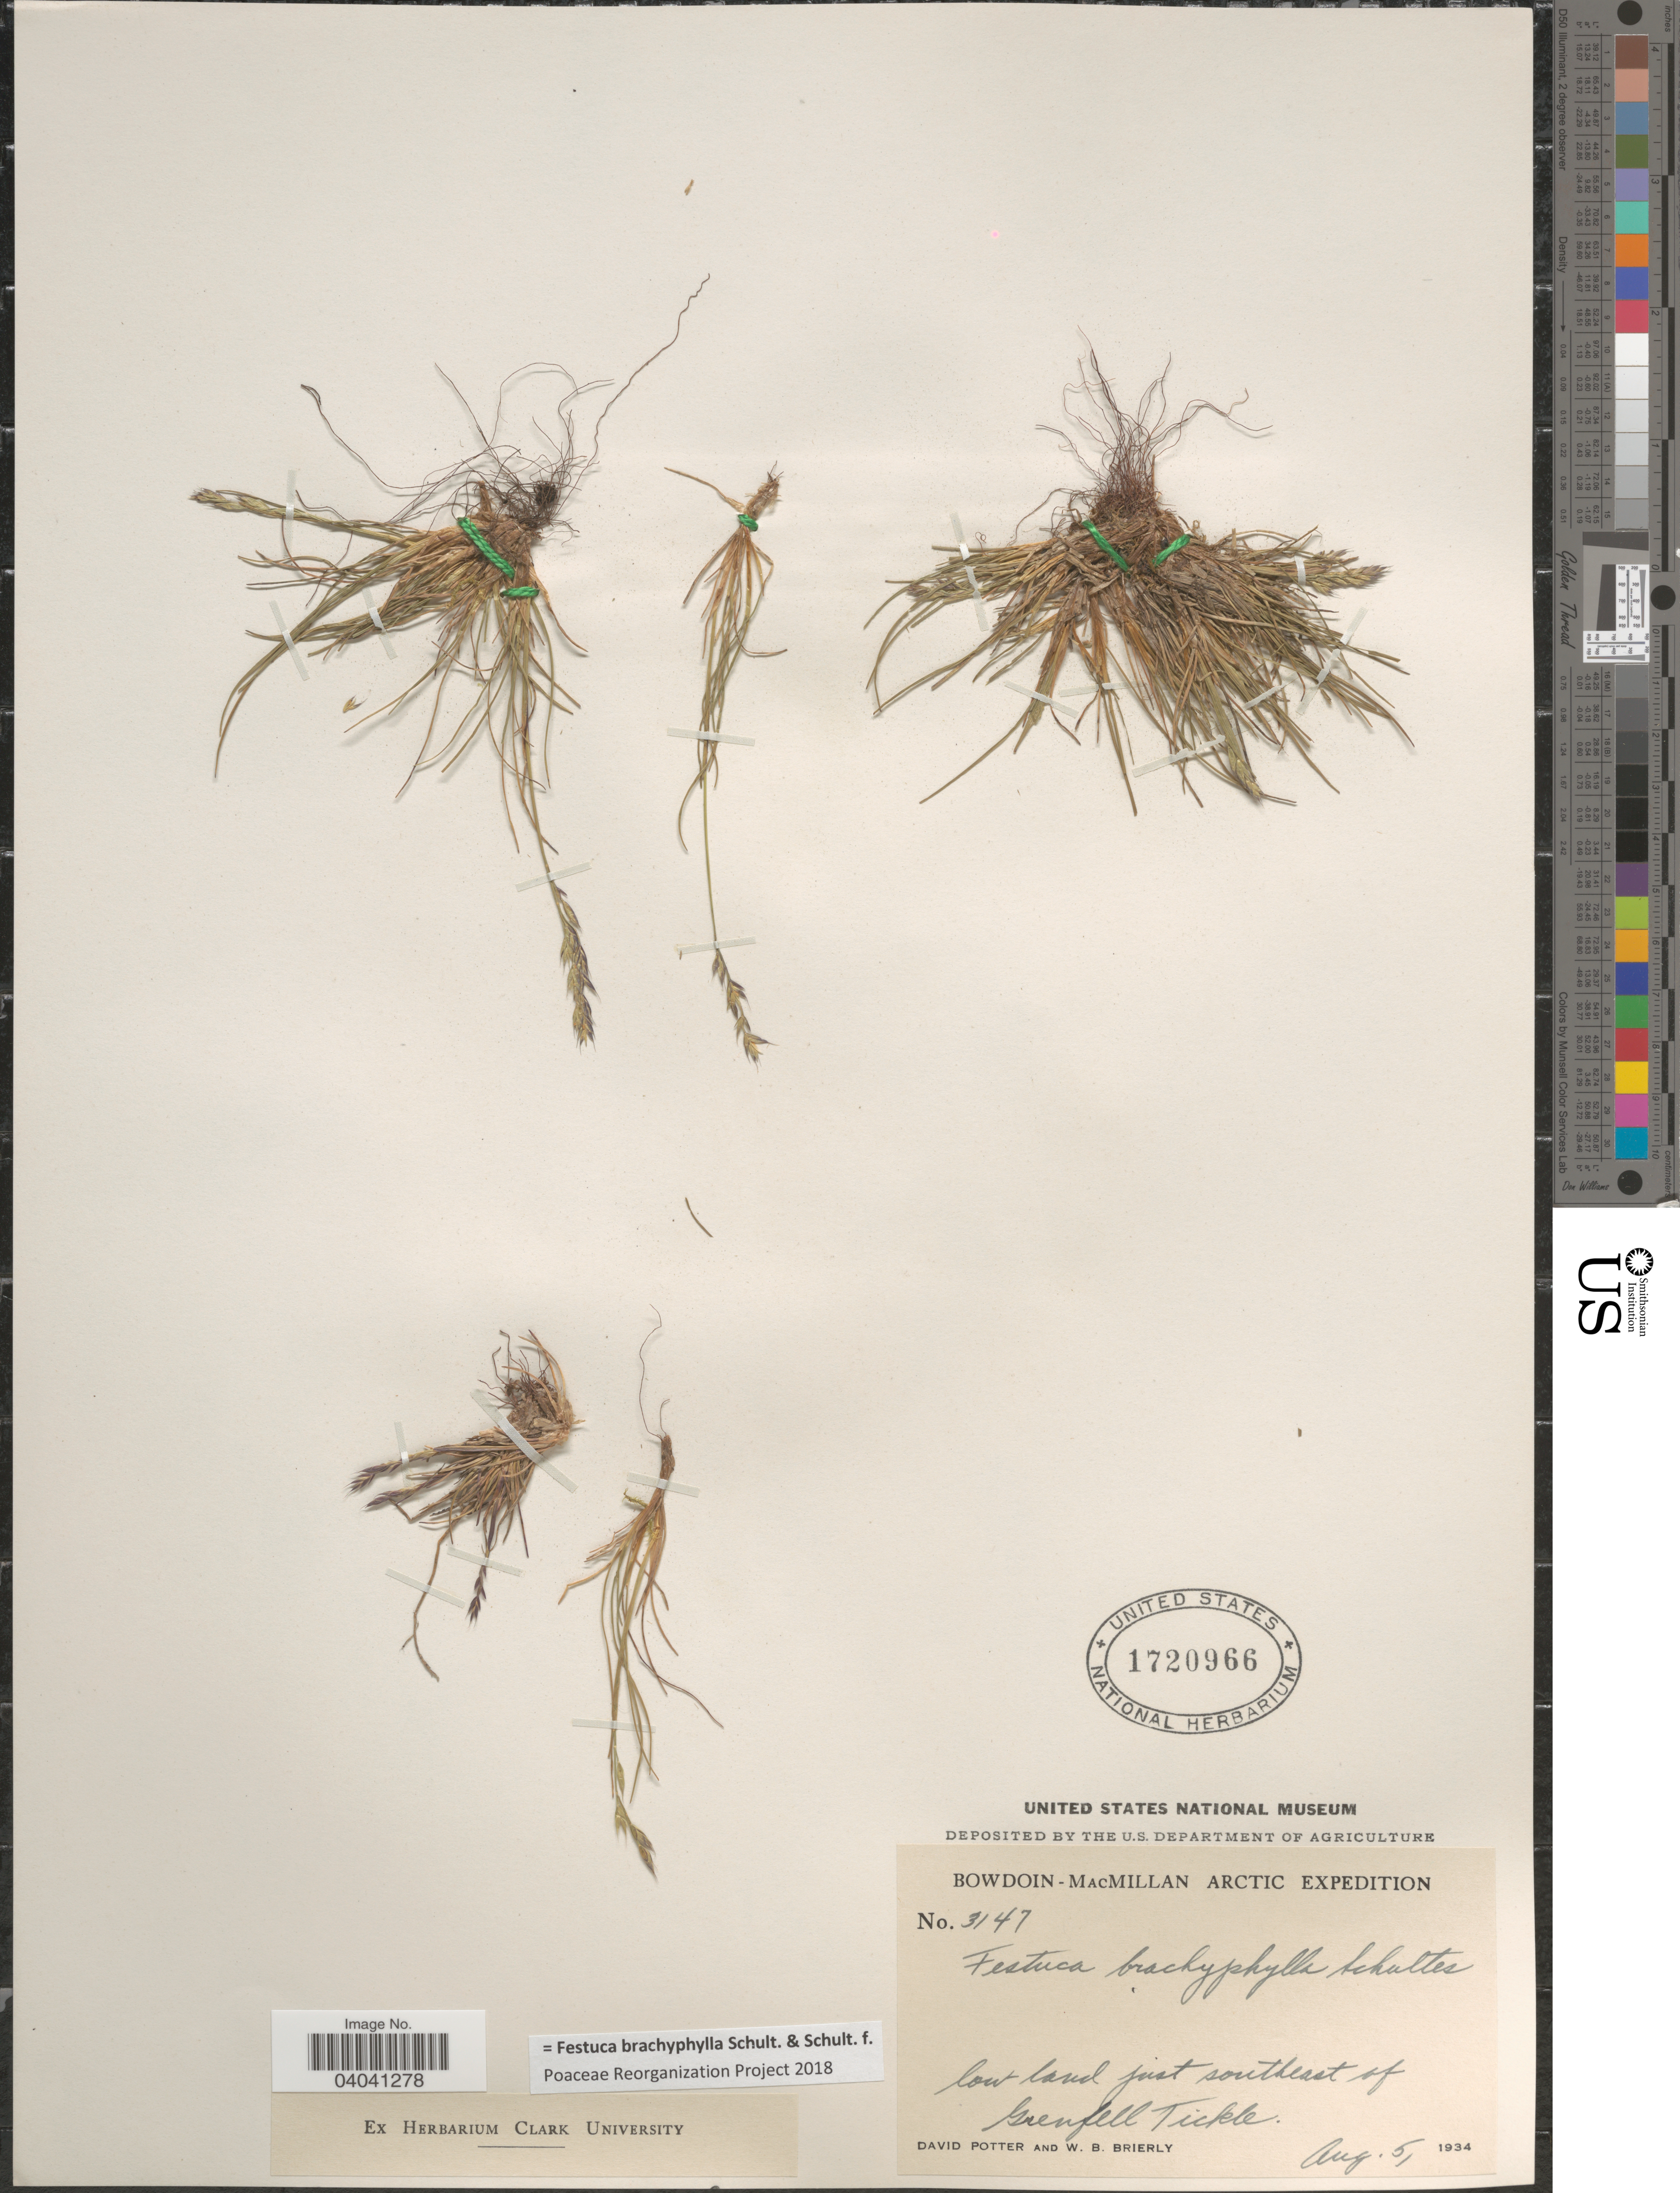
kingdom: Plantae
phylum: Tracheophyta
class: Liliopsida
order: Poales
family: Poaceae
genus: Festuca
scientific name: Festuca brachyphylla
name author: Schult. & Schult. f.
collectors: D. Potter & W. Brierly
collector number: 3147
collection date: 1934-08-05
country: Canada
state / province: Newfoundland and Labrador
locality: Low land just southeast of Grenfell Tickle.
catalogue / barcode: US 1720966